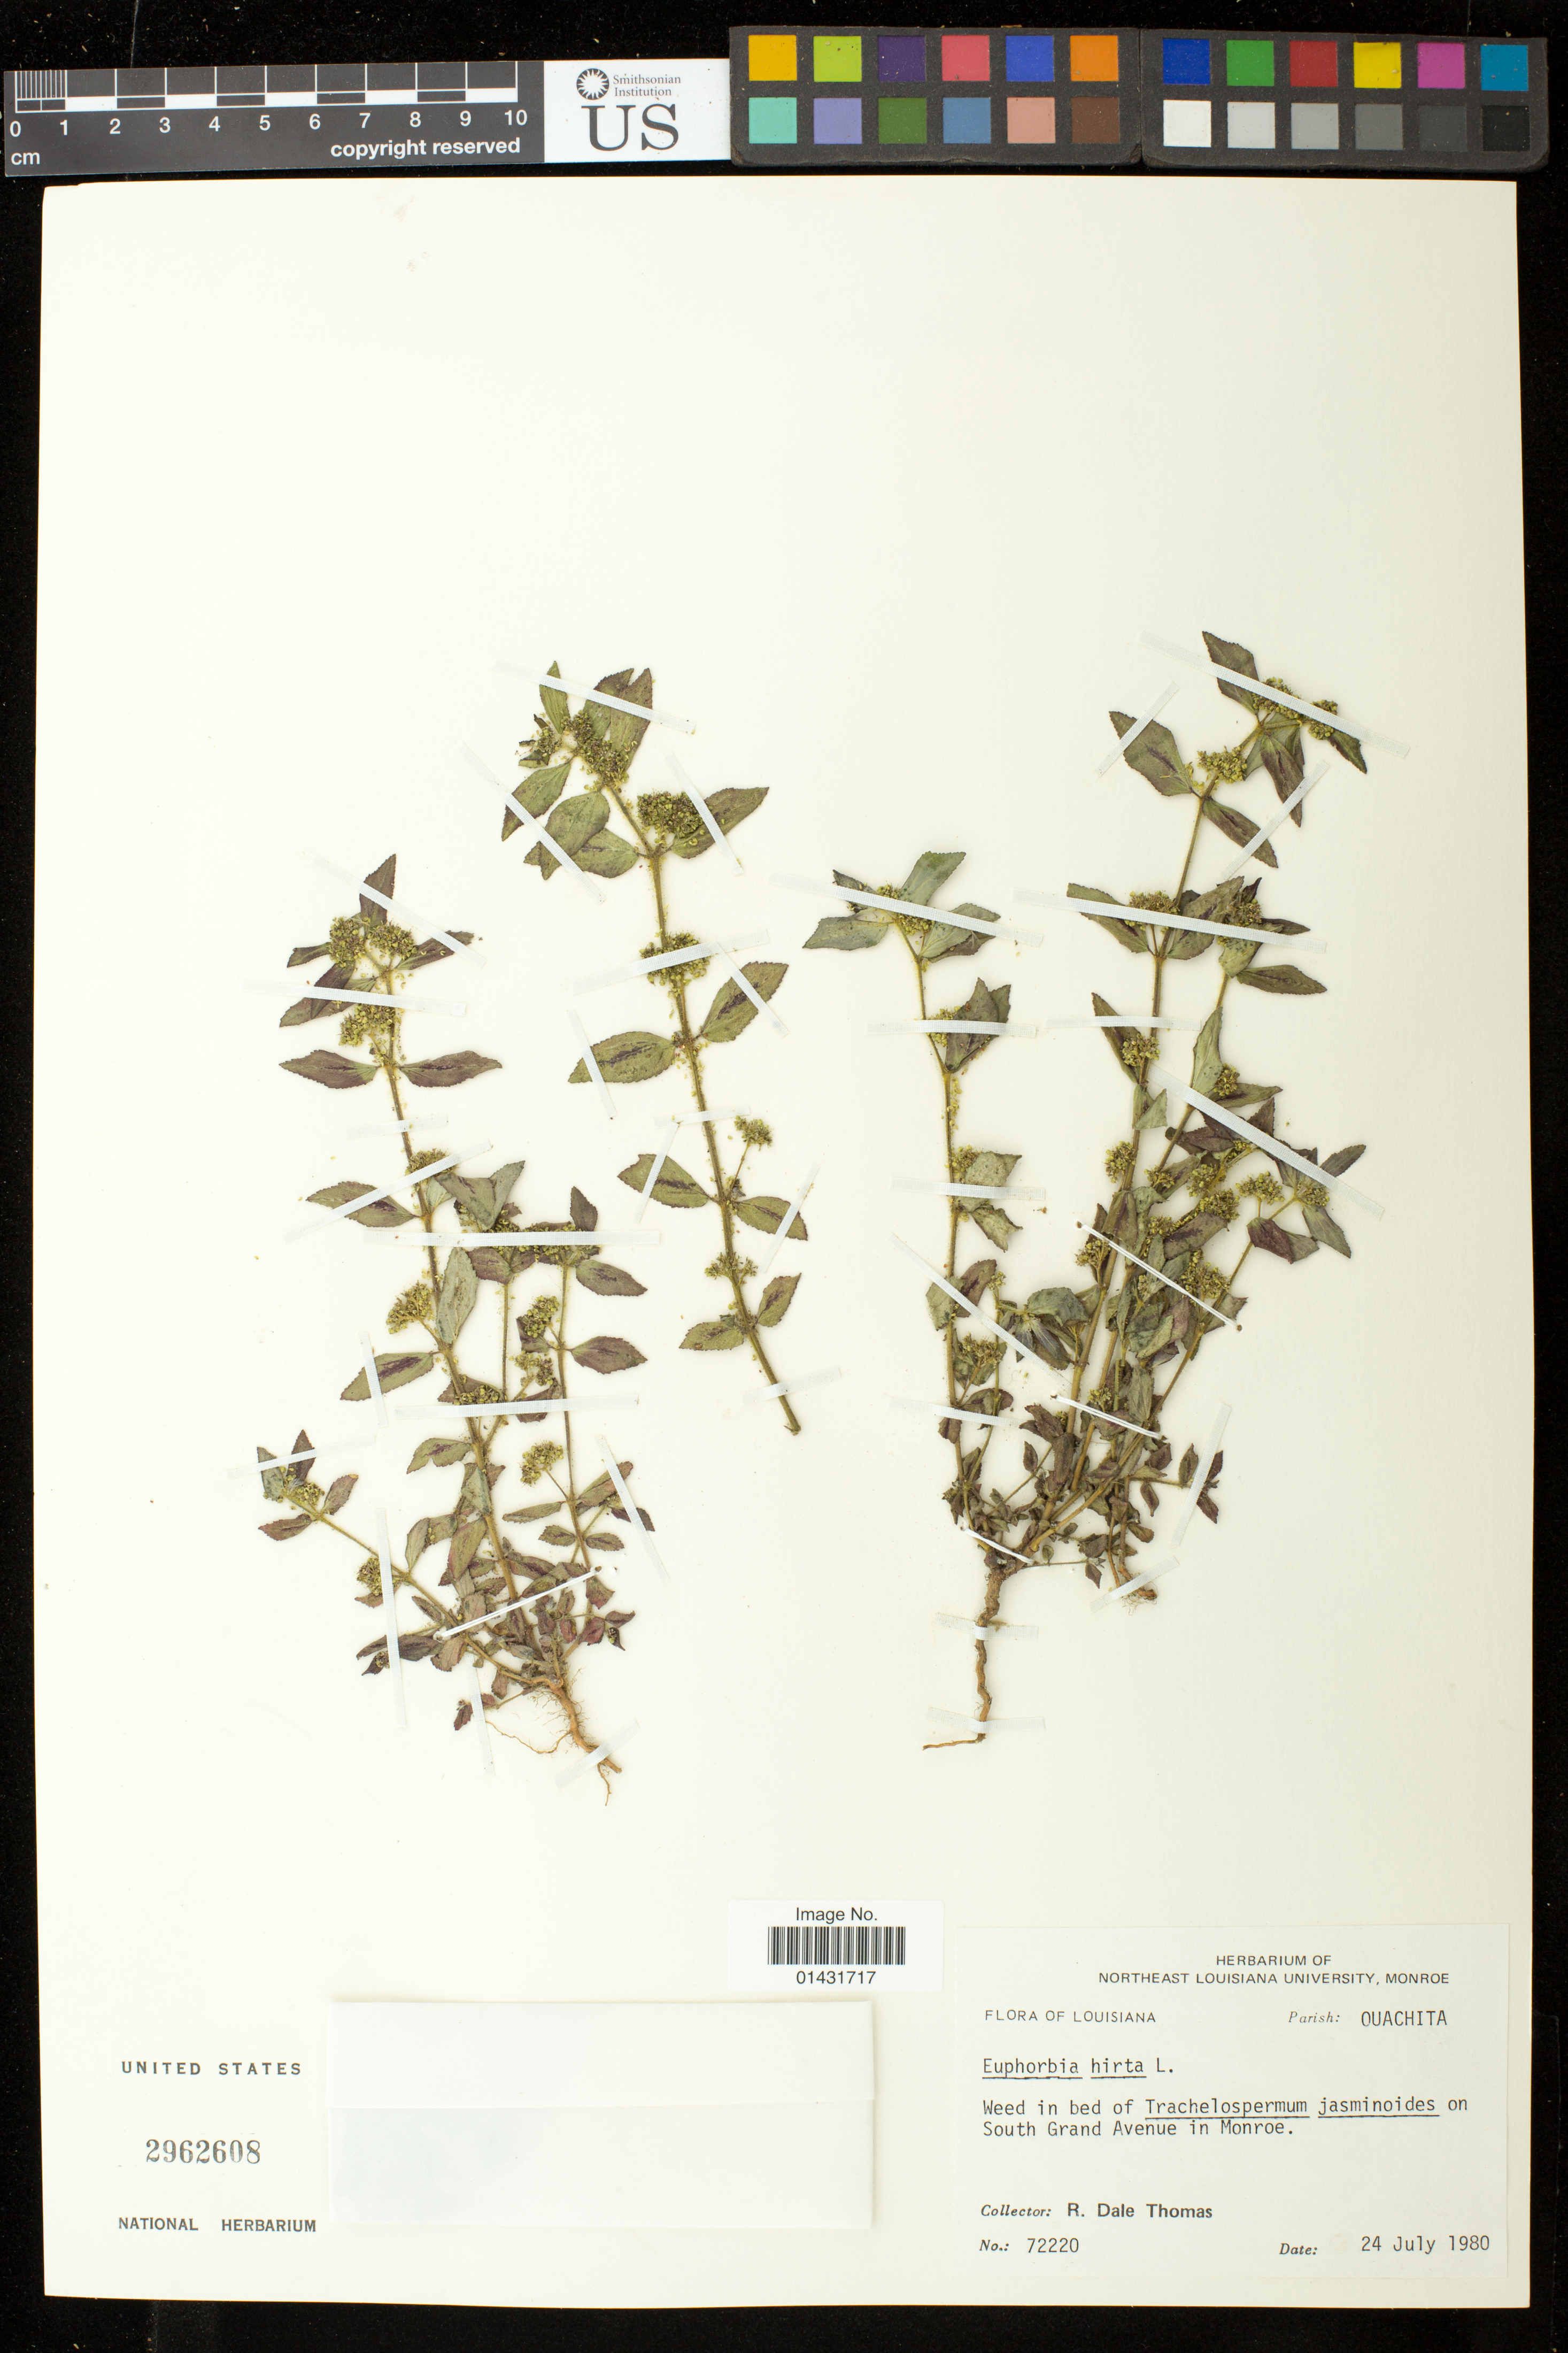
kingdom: Plantae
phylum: Tracheophyta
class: Magnoliopsida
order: Malpighiales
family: Euphorbiaceae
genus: Euphorbia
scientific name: Euphorbia hirta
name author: L.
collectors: R. Thomas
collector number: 72220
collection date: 1980-07-24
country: United States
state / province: Louisiana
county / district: Ouachita Parish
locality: South Grand Avenue, Monroe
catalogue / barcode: US 2962608